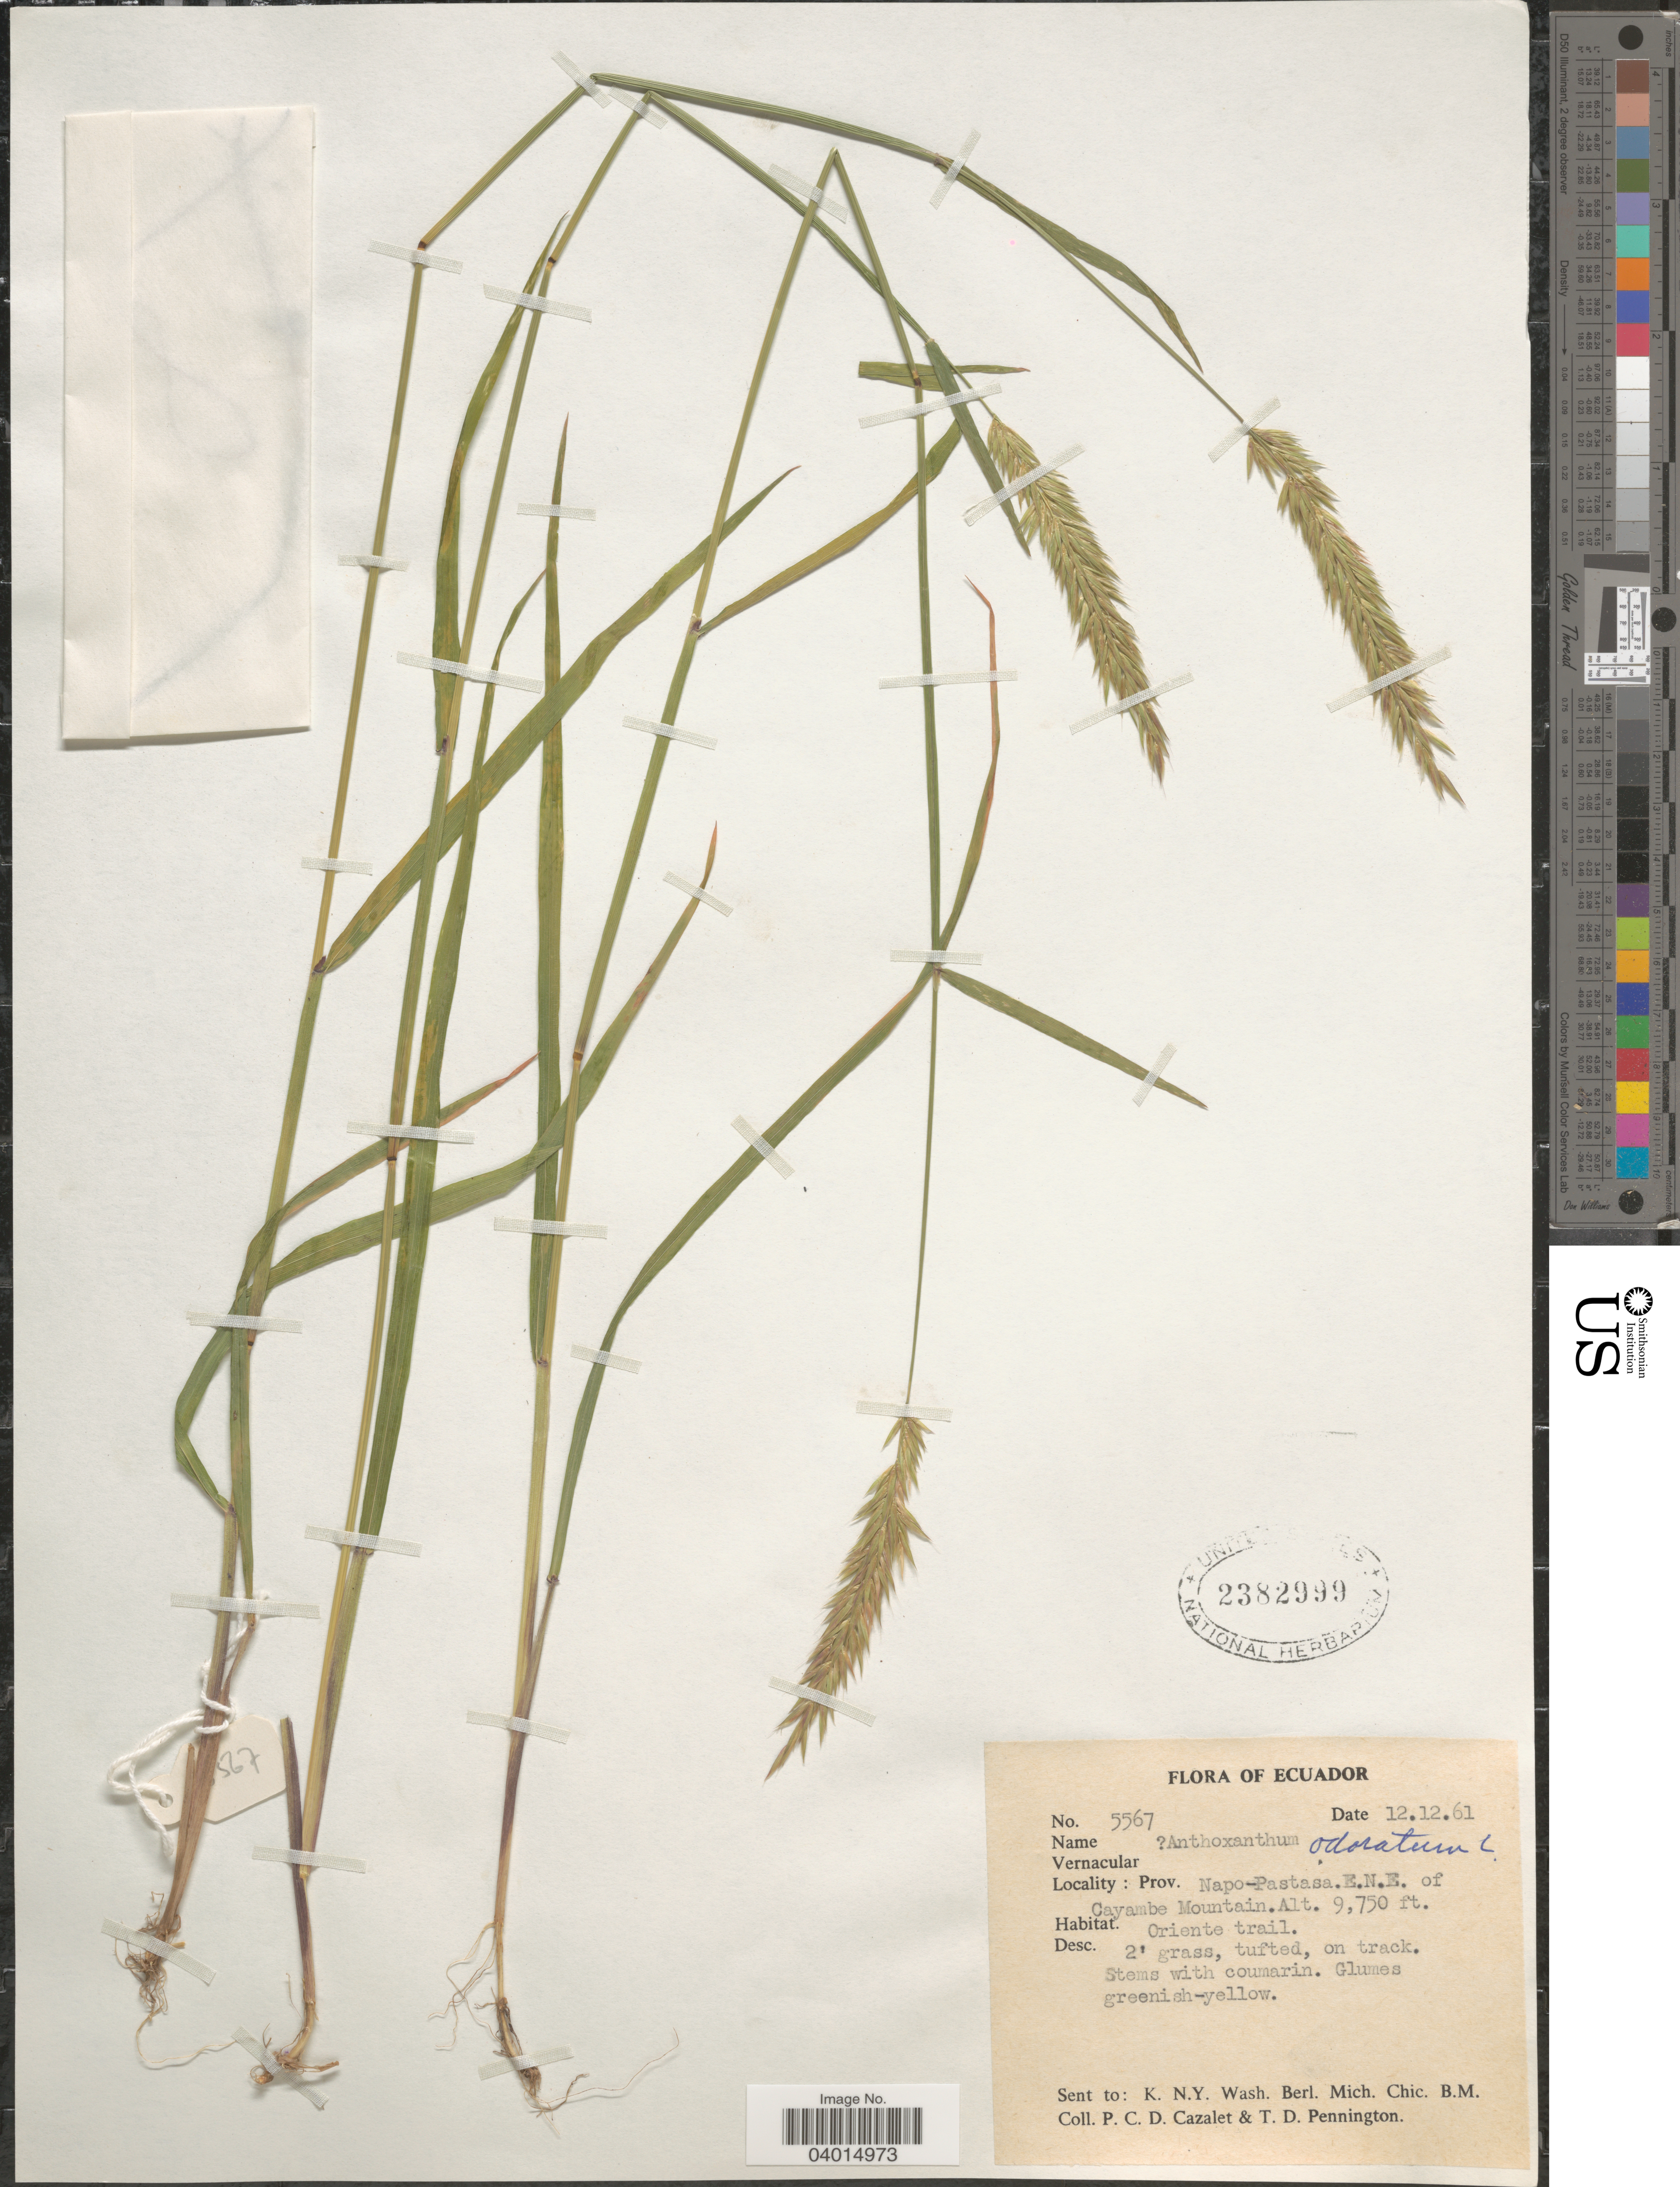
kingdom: Plantae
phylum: Tracheophyta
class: Liliopsida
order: Poales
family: Poaceae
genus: Anthoxanthum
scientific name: Anthoxanthum odoratum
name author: L.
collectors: P. C. D. Cazalet & T. D. Pennington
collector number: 5567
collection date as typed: Transcribed d/m/y: 12/12/61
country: Ecuador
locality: Prov. Napo-Pastaza. E.N.E. of Cayambe Mountain. Oriente trail.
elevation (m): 2972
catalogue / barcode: US 2382999